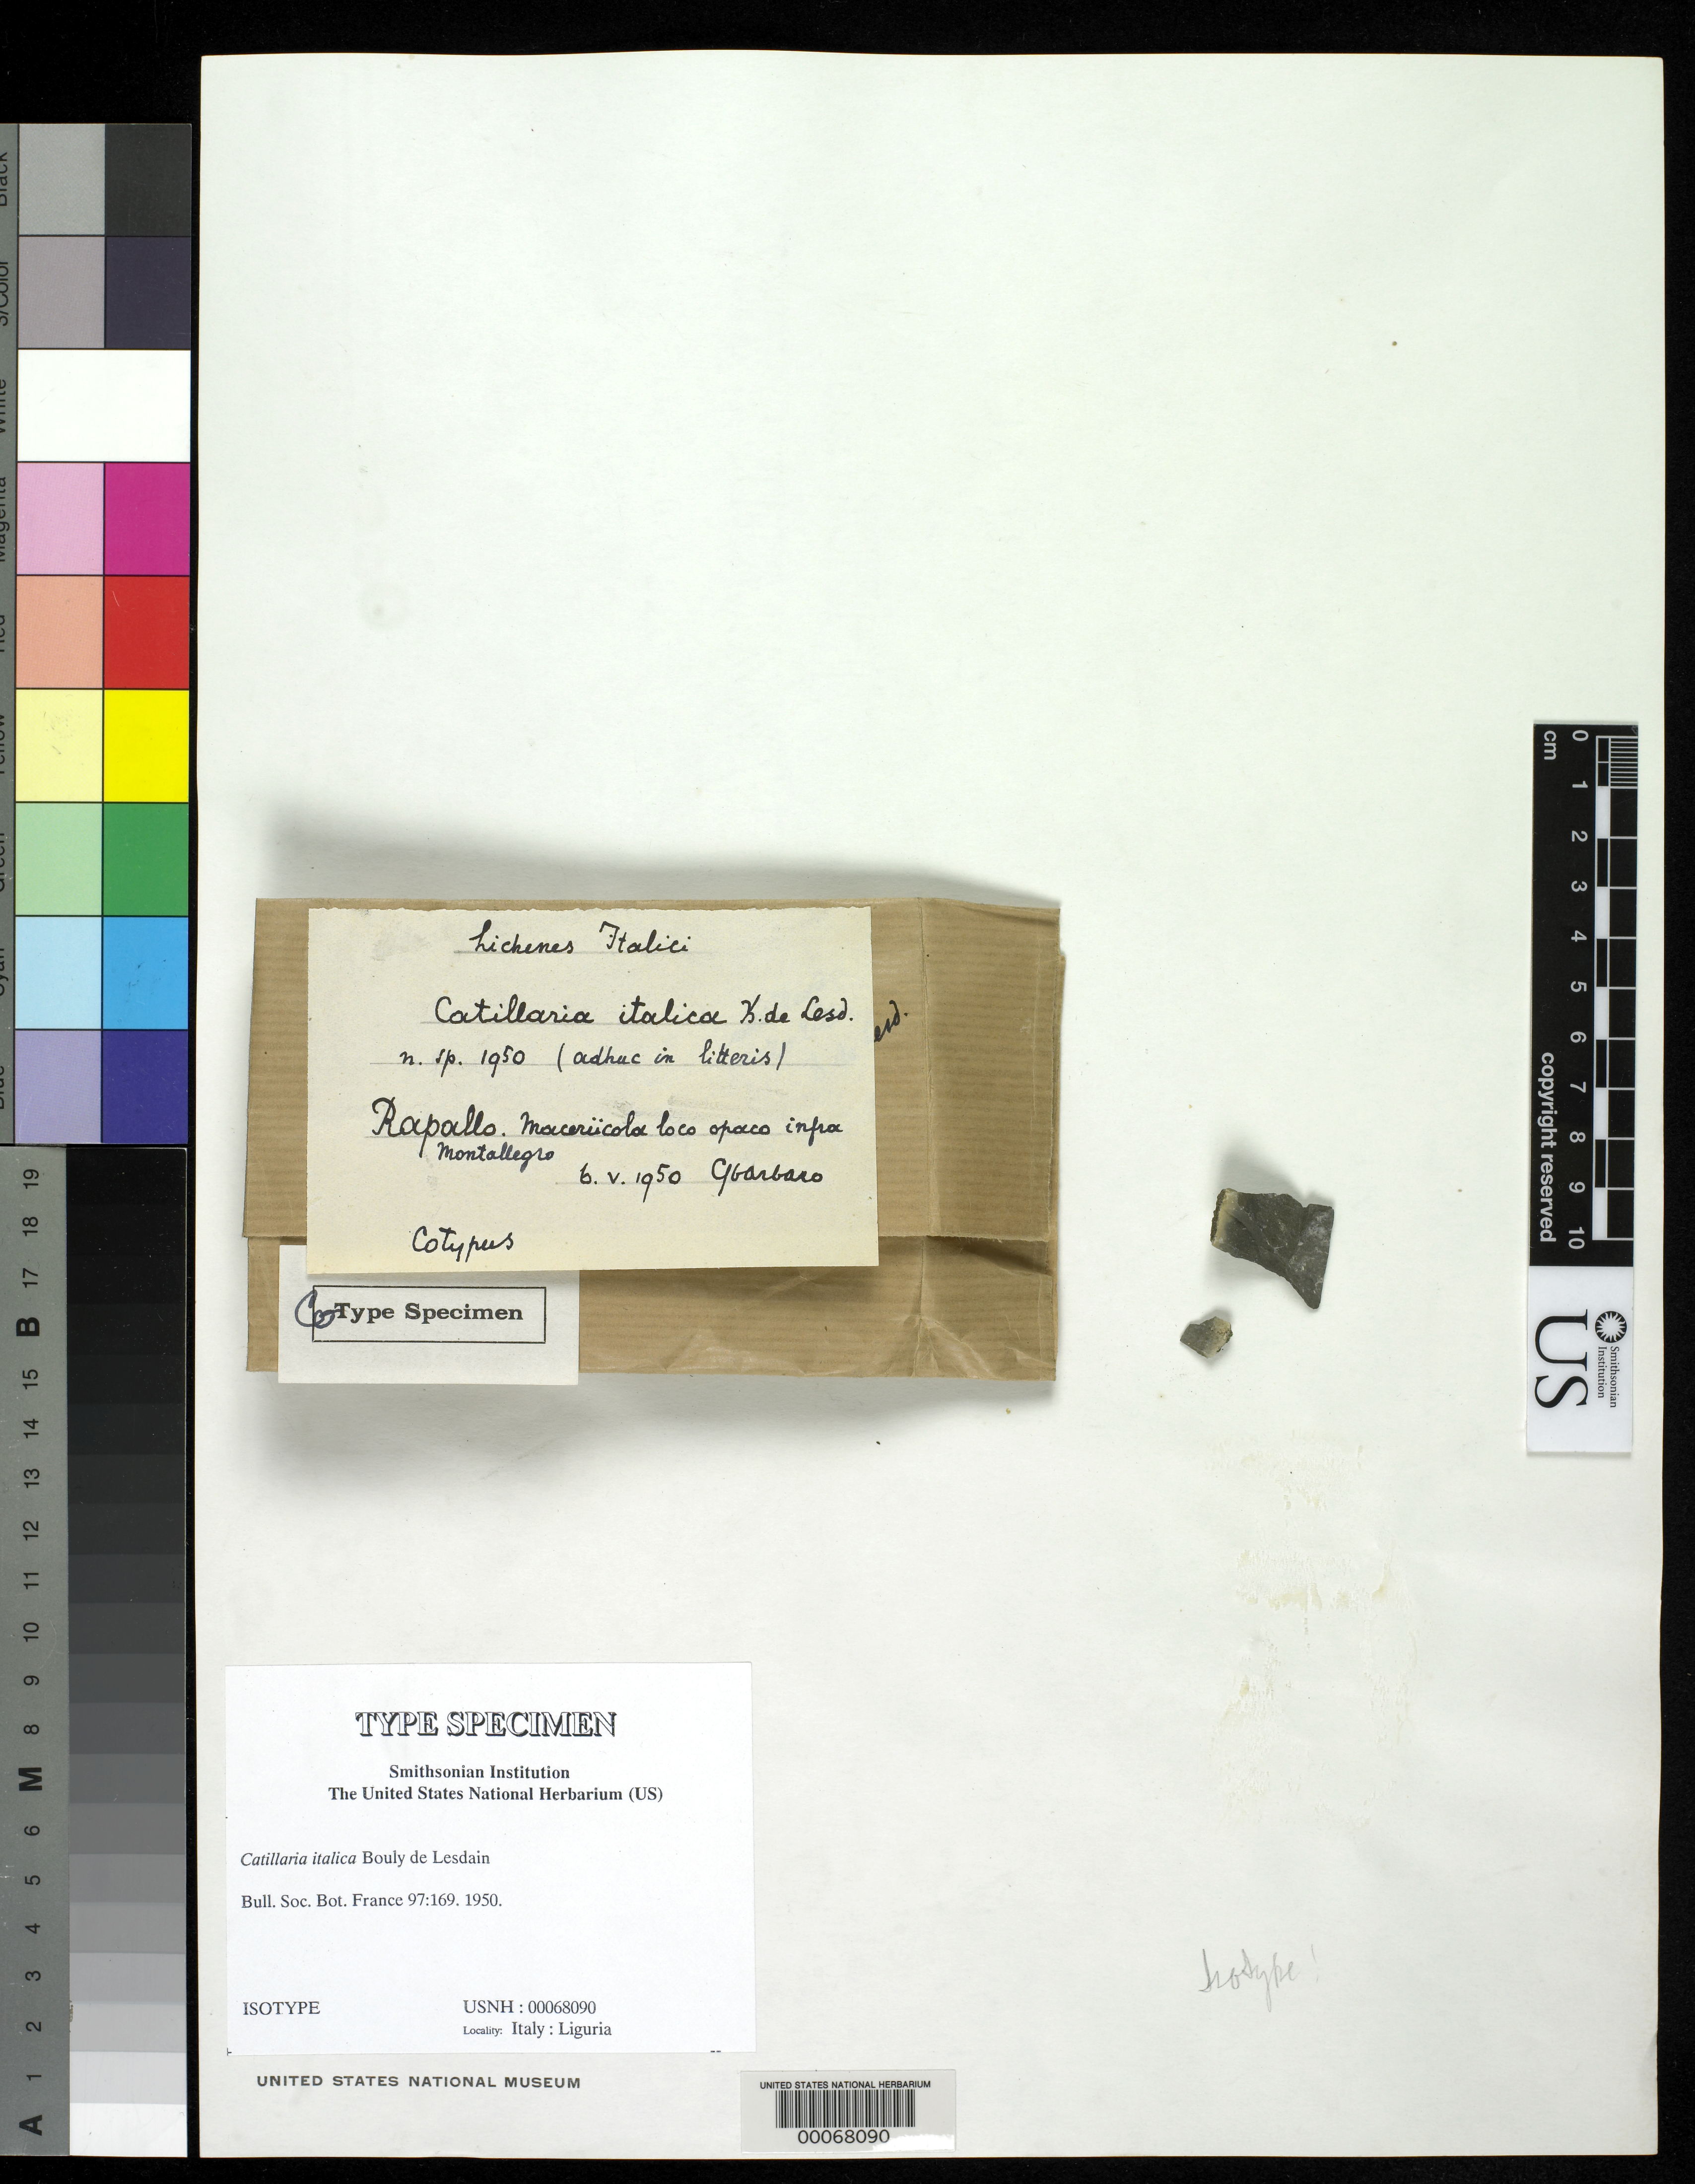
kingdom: Fungi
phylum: Ascomycota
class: Lecanoromycetes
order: Lecanorales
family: Catillariaceae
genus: Catillaria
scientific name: Catillaria italica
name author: B. de Lesd.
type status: Isotype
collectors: C. Sbarbaro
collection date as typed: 06 May 1950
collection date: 1950-05-06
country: Italy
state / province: Liguria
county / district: Genova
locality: Maceriicola loco Apaco infra Montallegro, Rapallo. [Maceriicola (?) place of Apaco below Montallegro, Rapallo.]